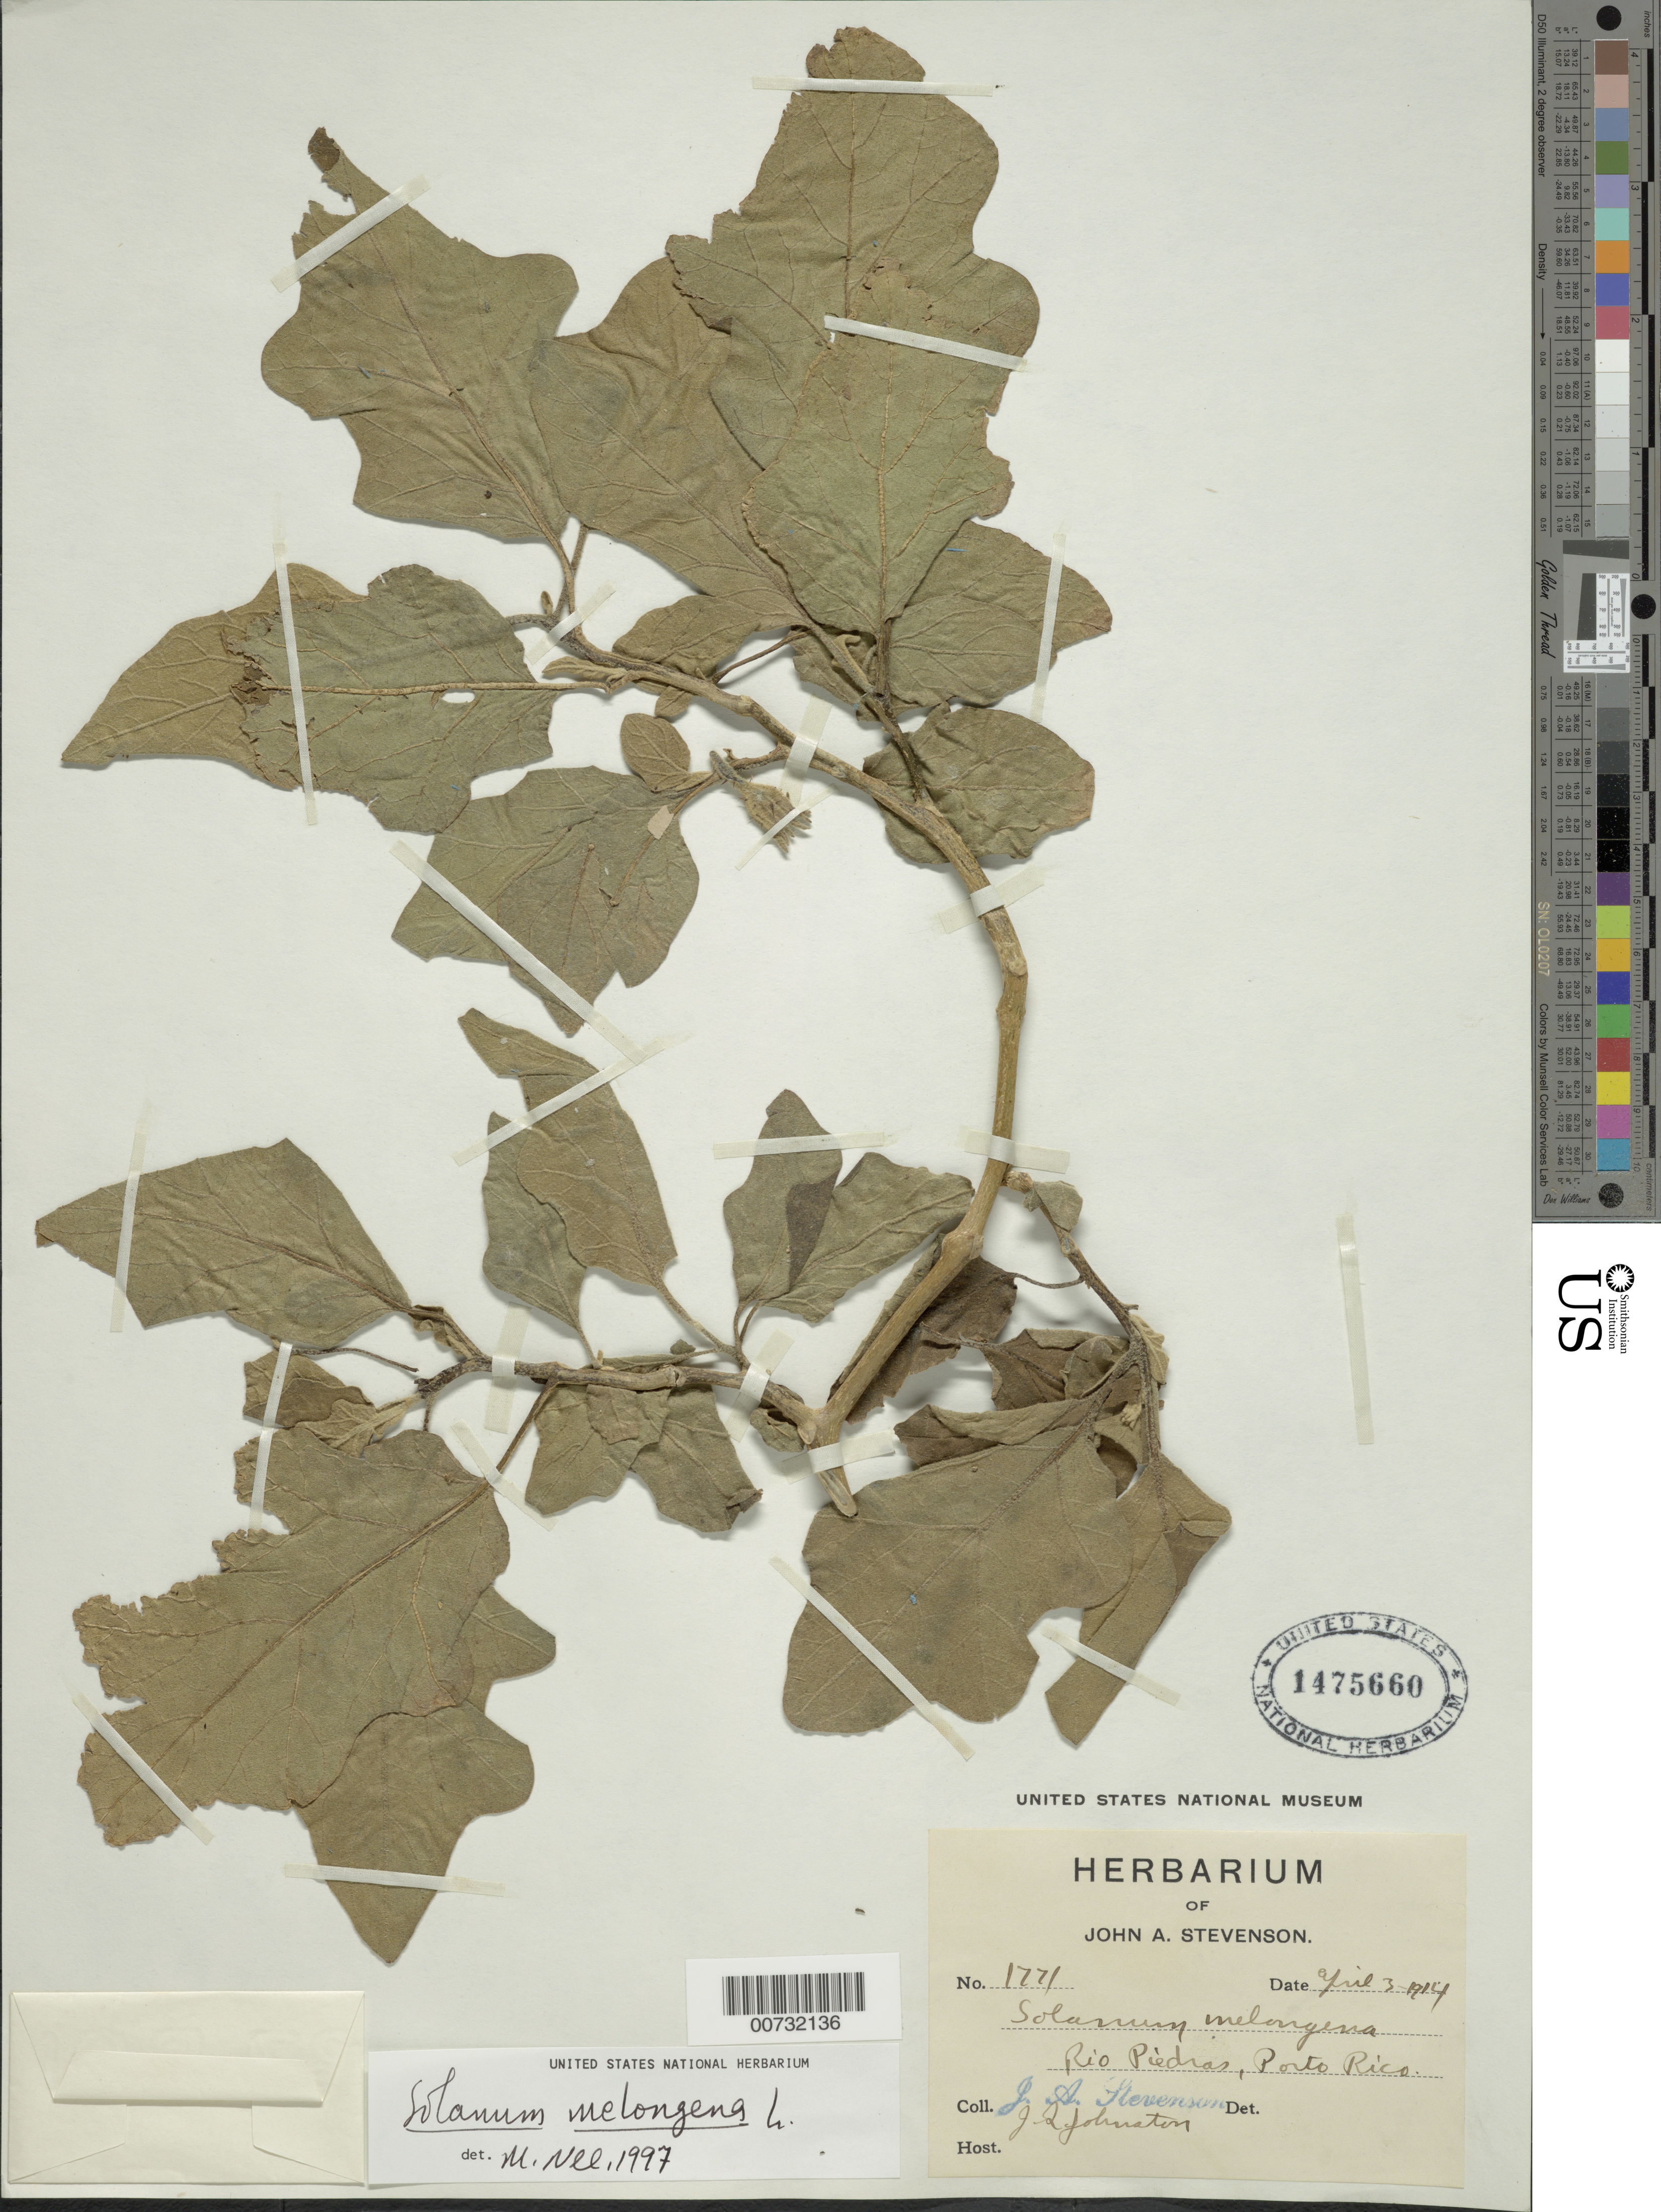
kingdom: Plantae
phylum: Tracheophyta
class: Magnoliopsida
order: Solanales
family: Solanaceae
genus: Solanum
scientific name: Solanum melongena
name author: L.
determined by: Nee, Michael H.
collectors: J. Stevenson & J. Johnston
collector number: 1771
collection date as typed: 03 Apr 1914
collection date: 1914-04-03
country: Puerto Rico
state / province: San Juan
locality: Rio Piedras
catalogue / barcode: US 1475660